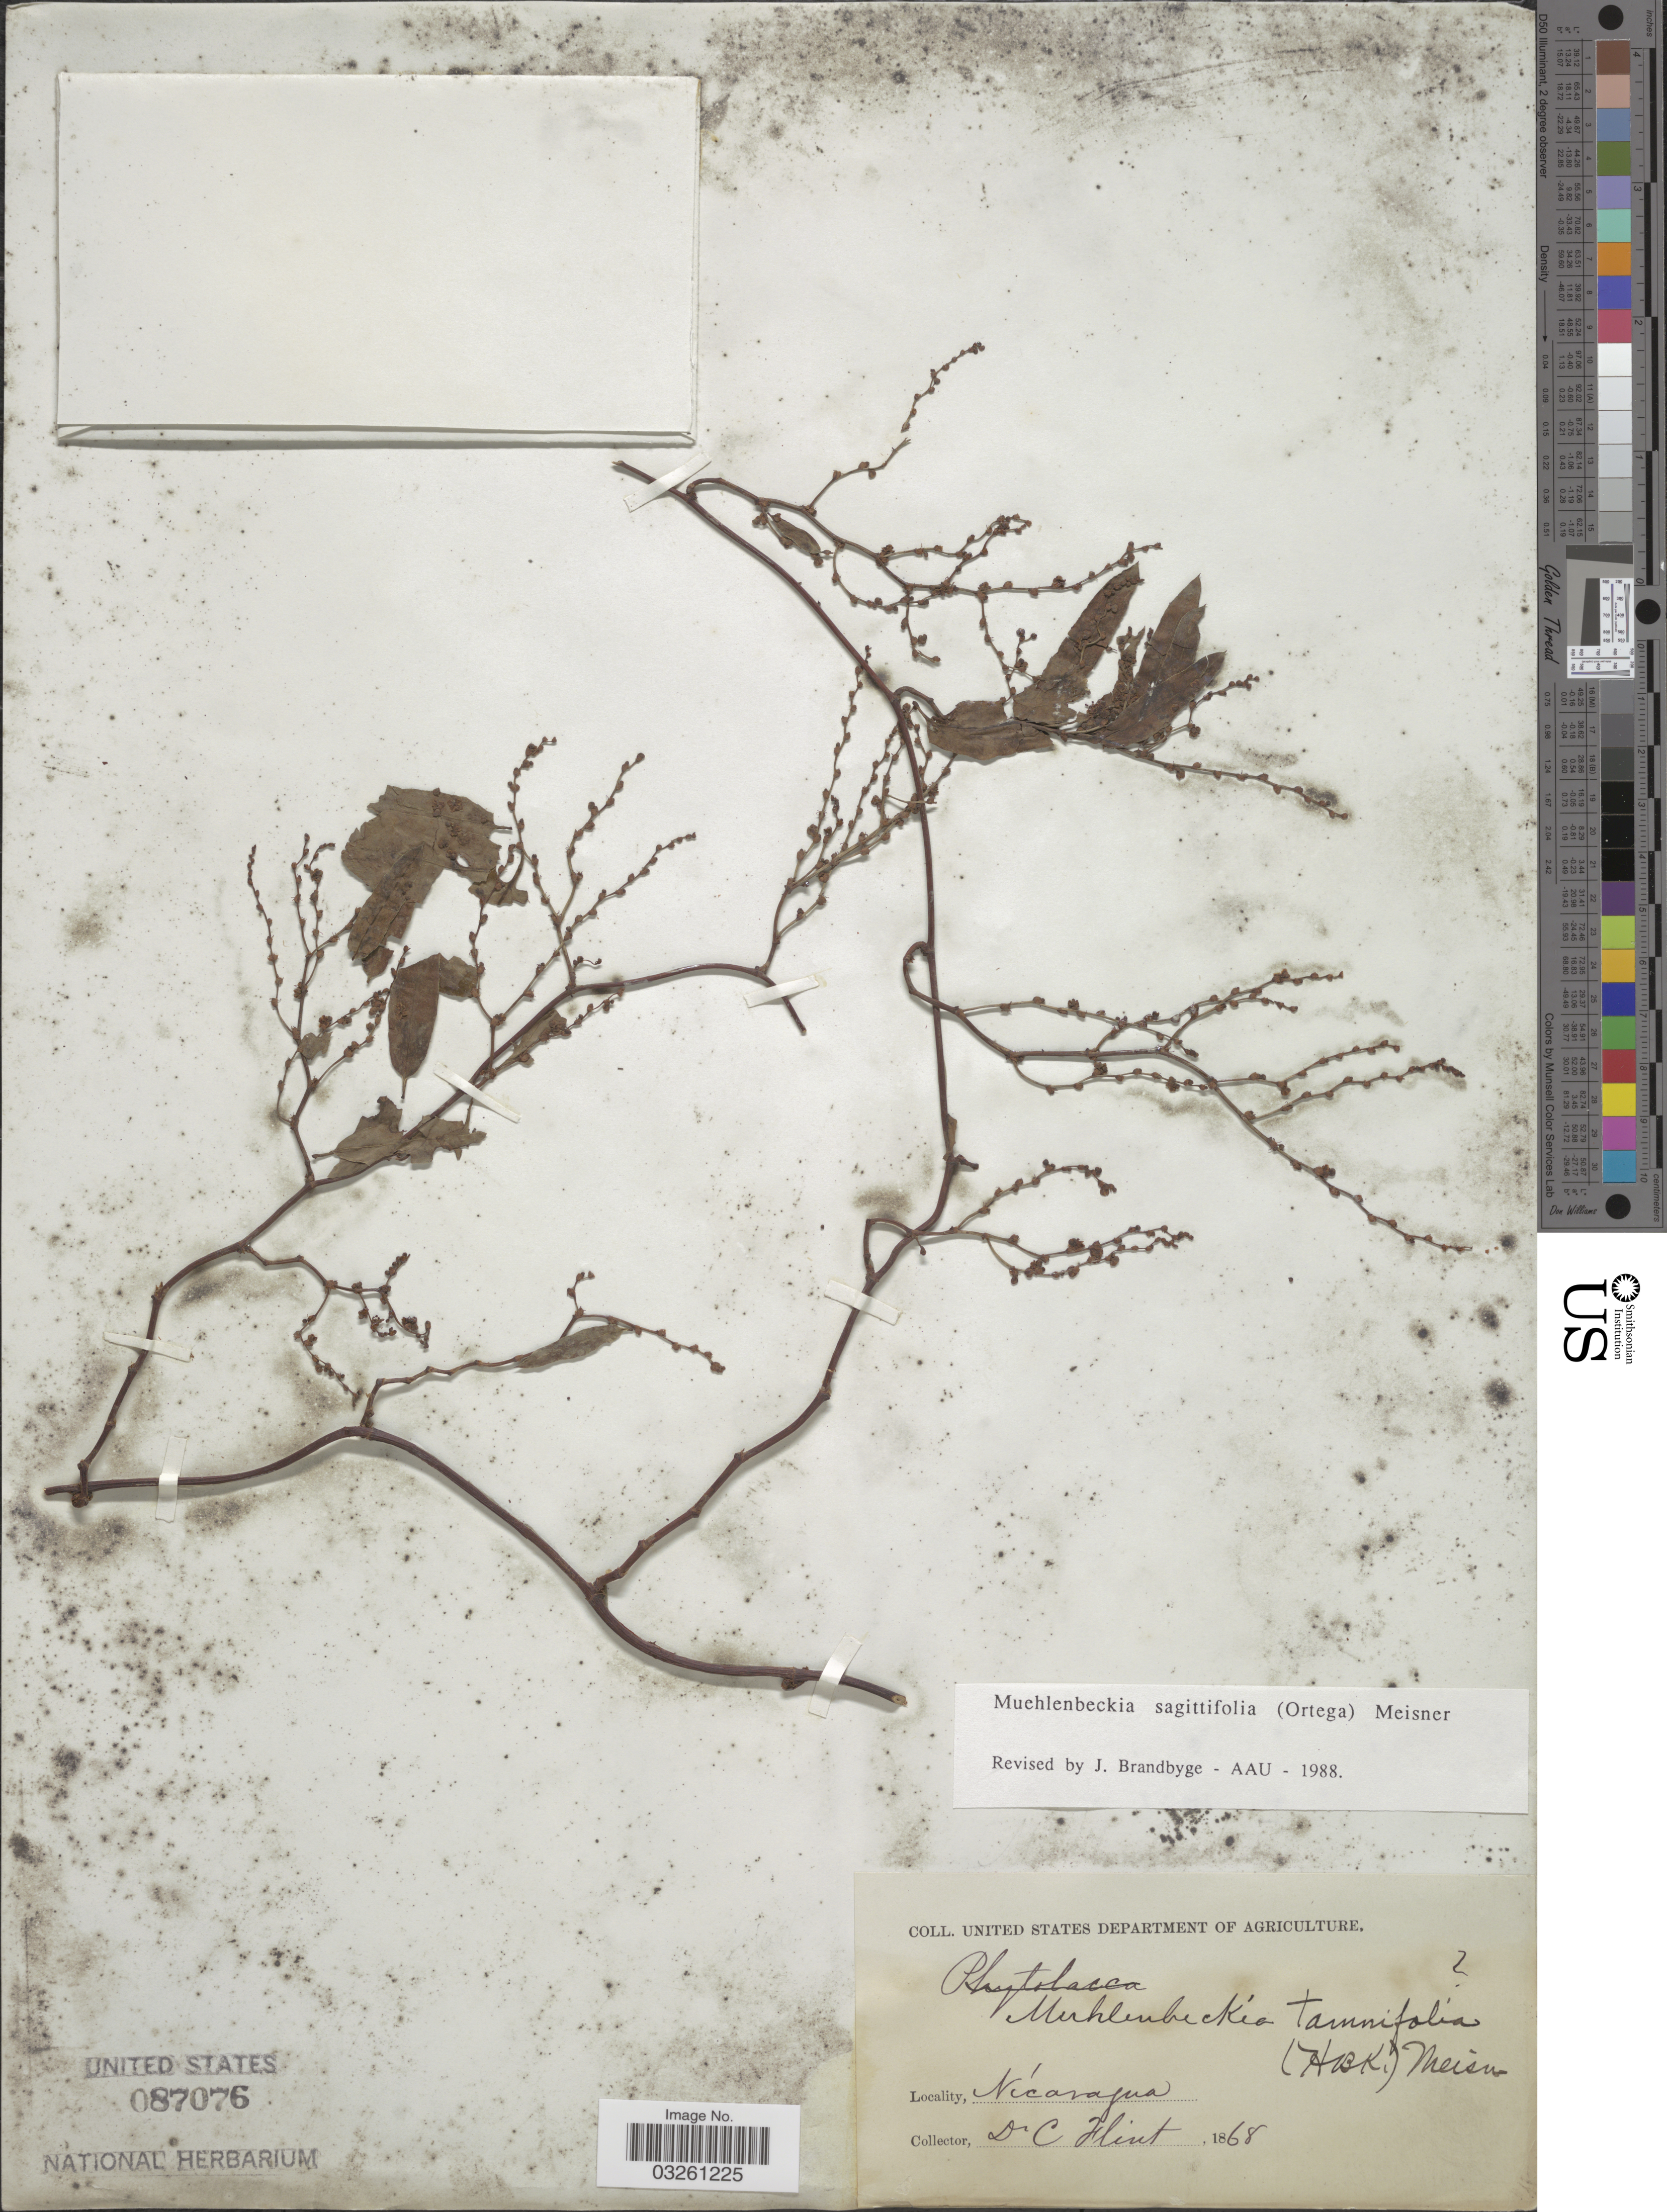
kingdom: Plantae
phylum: Tracheophyta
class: Magnoliopsida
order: Caryophyllales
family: Polygonaceae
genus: Muehlenbeckia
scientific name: Muehlenbeckia sagittifolia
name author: (Ortega) Meisn.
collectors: C. Flint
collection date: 1868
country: Nicaragua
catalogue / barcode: US 87076